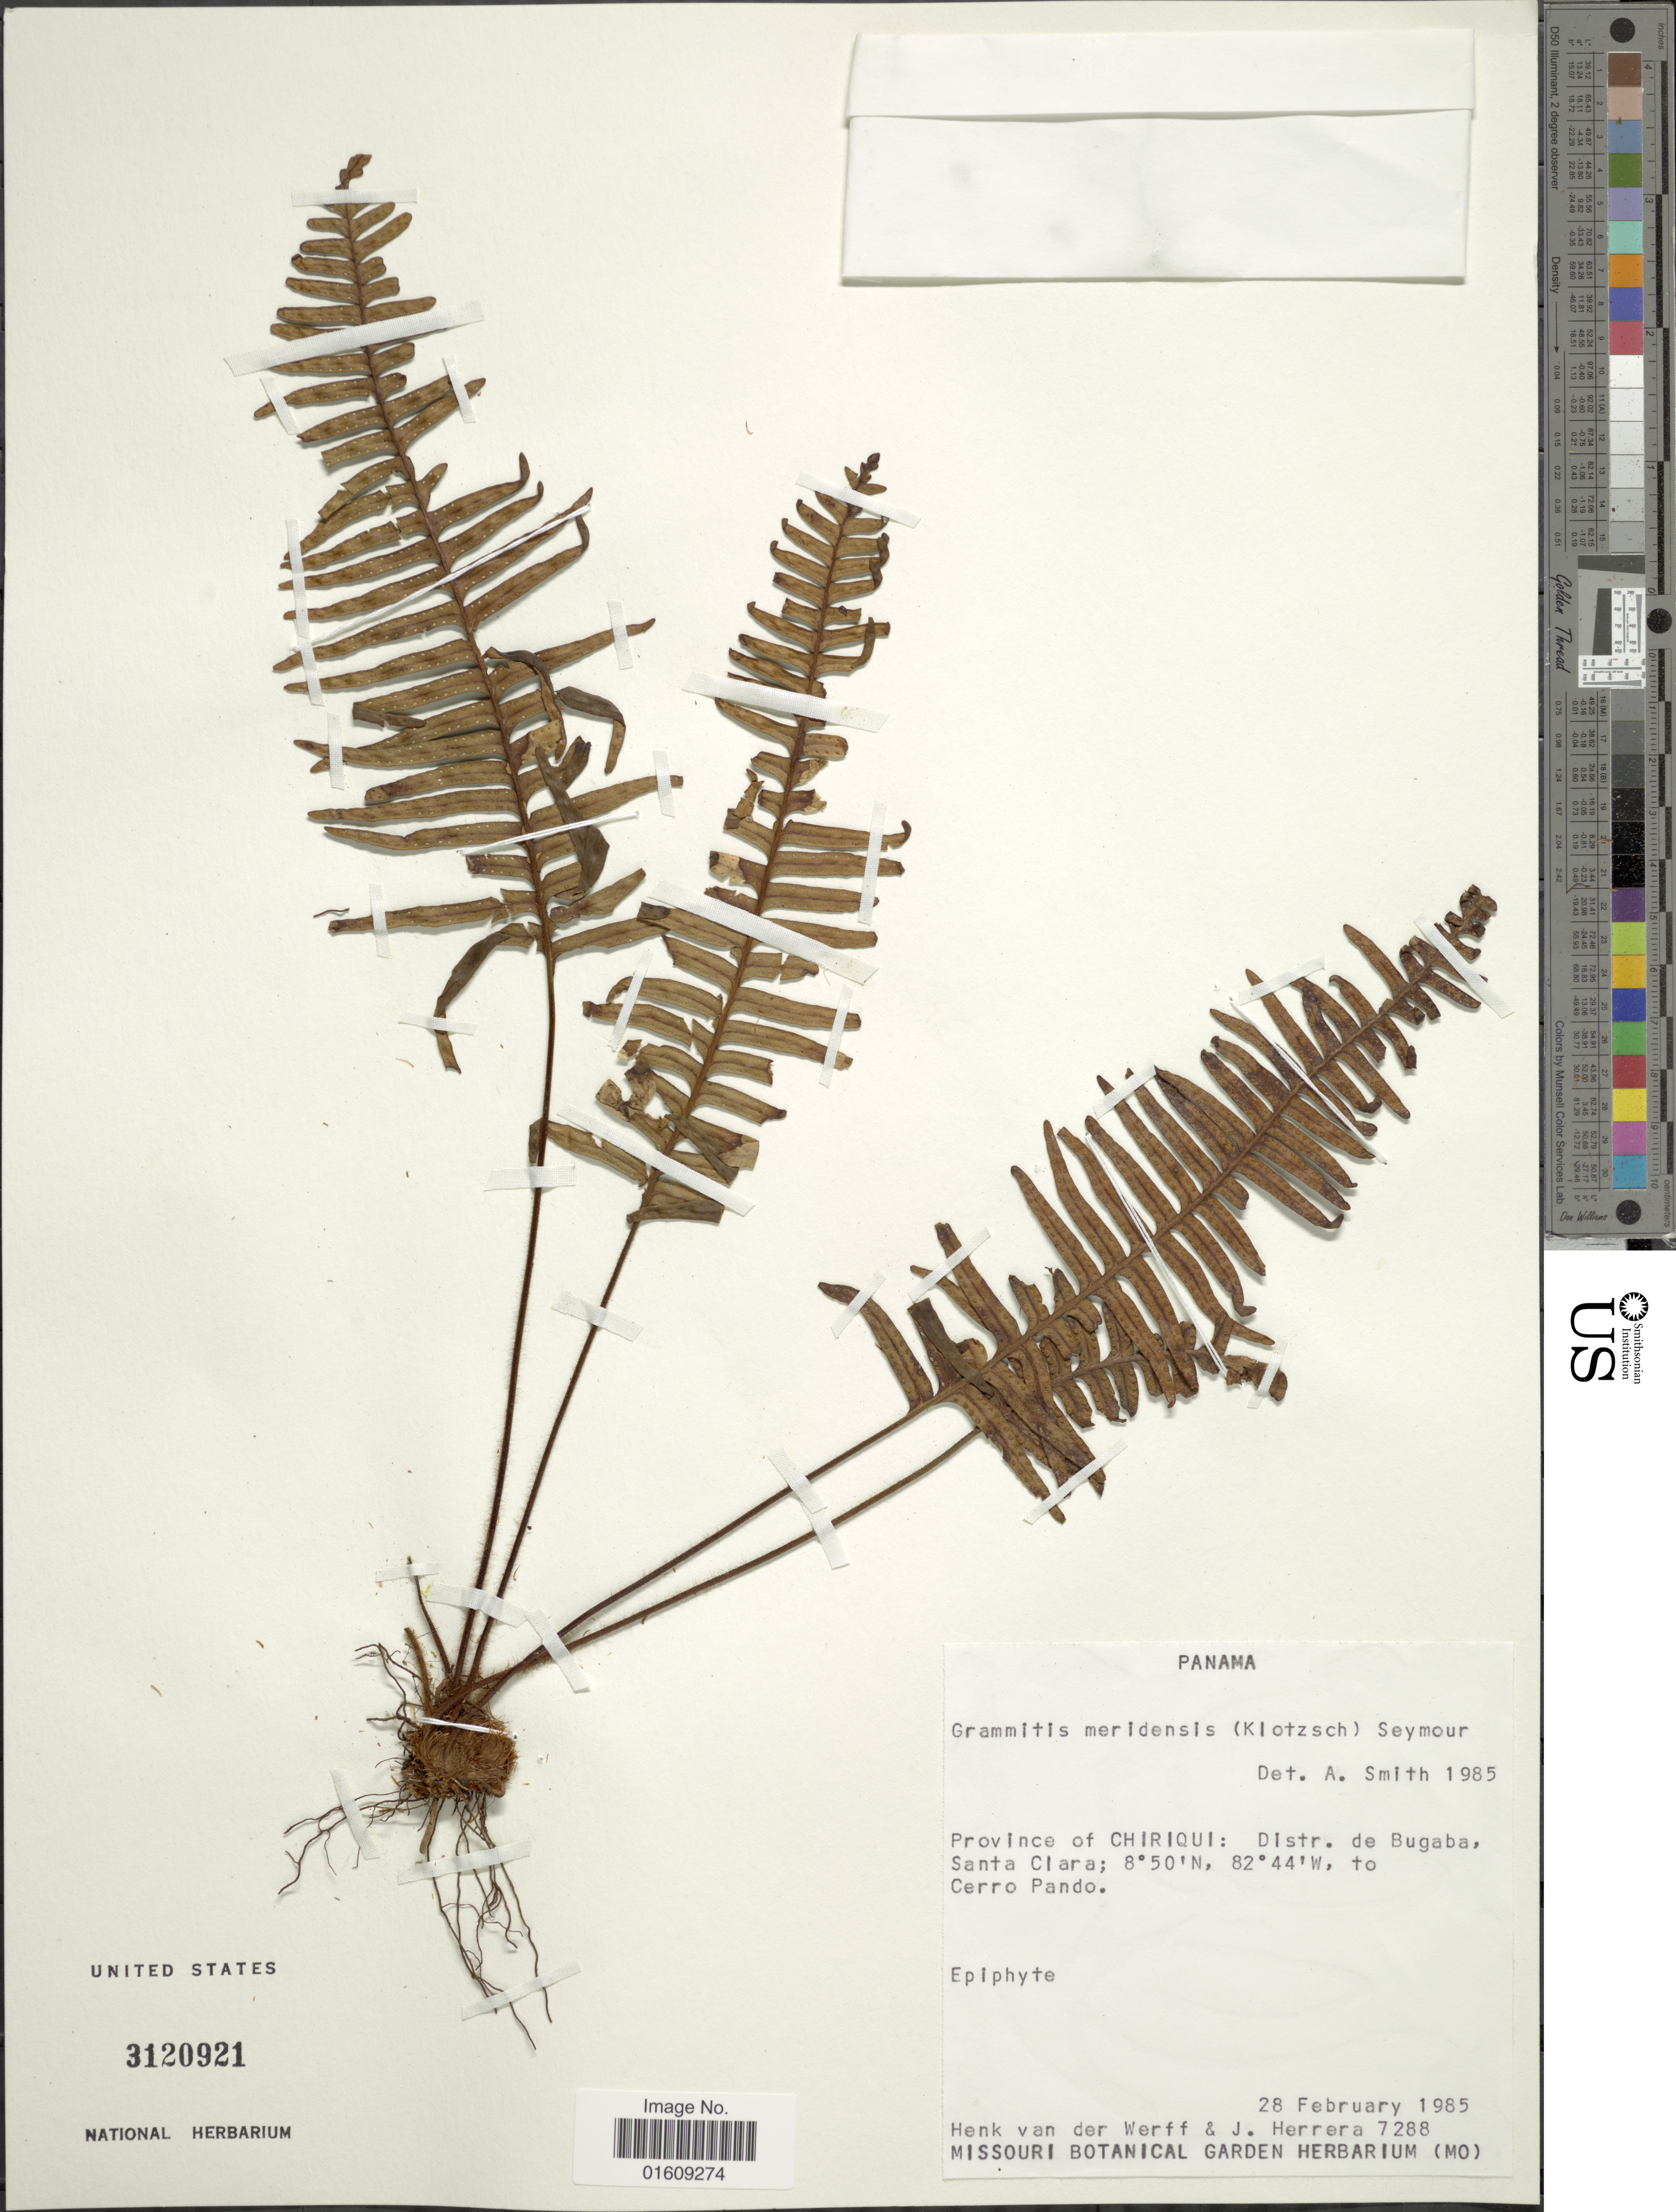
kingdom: Plantae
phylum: Tracheophyta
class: Polypodiopsida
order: Polypodiales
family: Polypodiaceae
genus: Ceradenia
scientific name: Ceradenia meridensis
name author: (Klotzsch) L.E. Bishop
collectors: H. van der Werff & J. Herrera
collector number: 7288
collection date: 1985-02-28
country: Panama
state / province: Chiriqui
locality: Panama, Province of Chiriqui: Distr. de Bugaba, Santa Clara.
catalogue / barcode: US 3120921